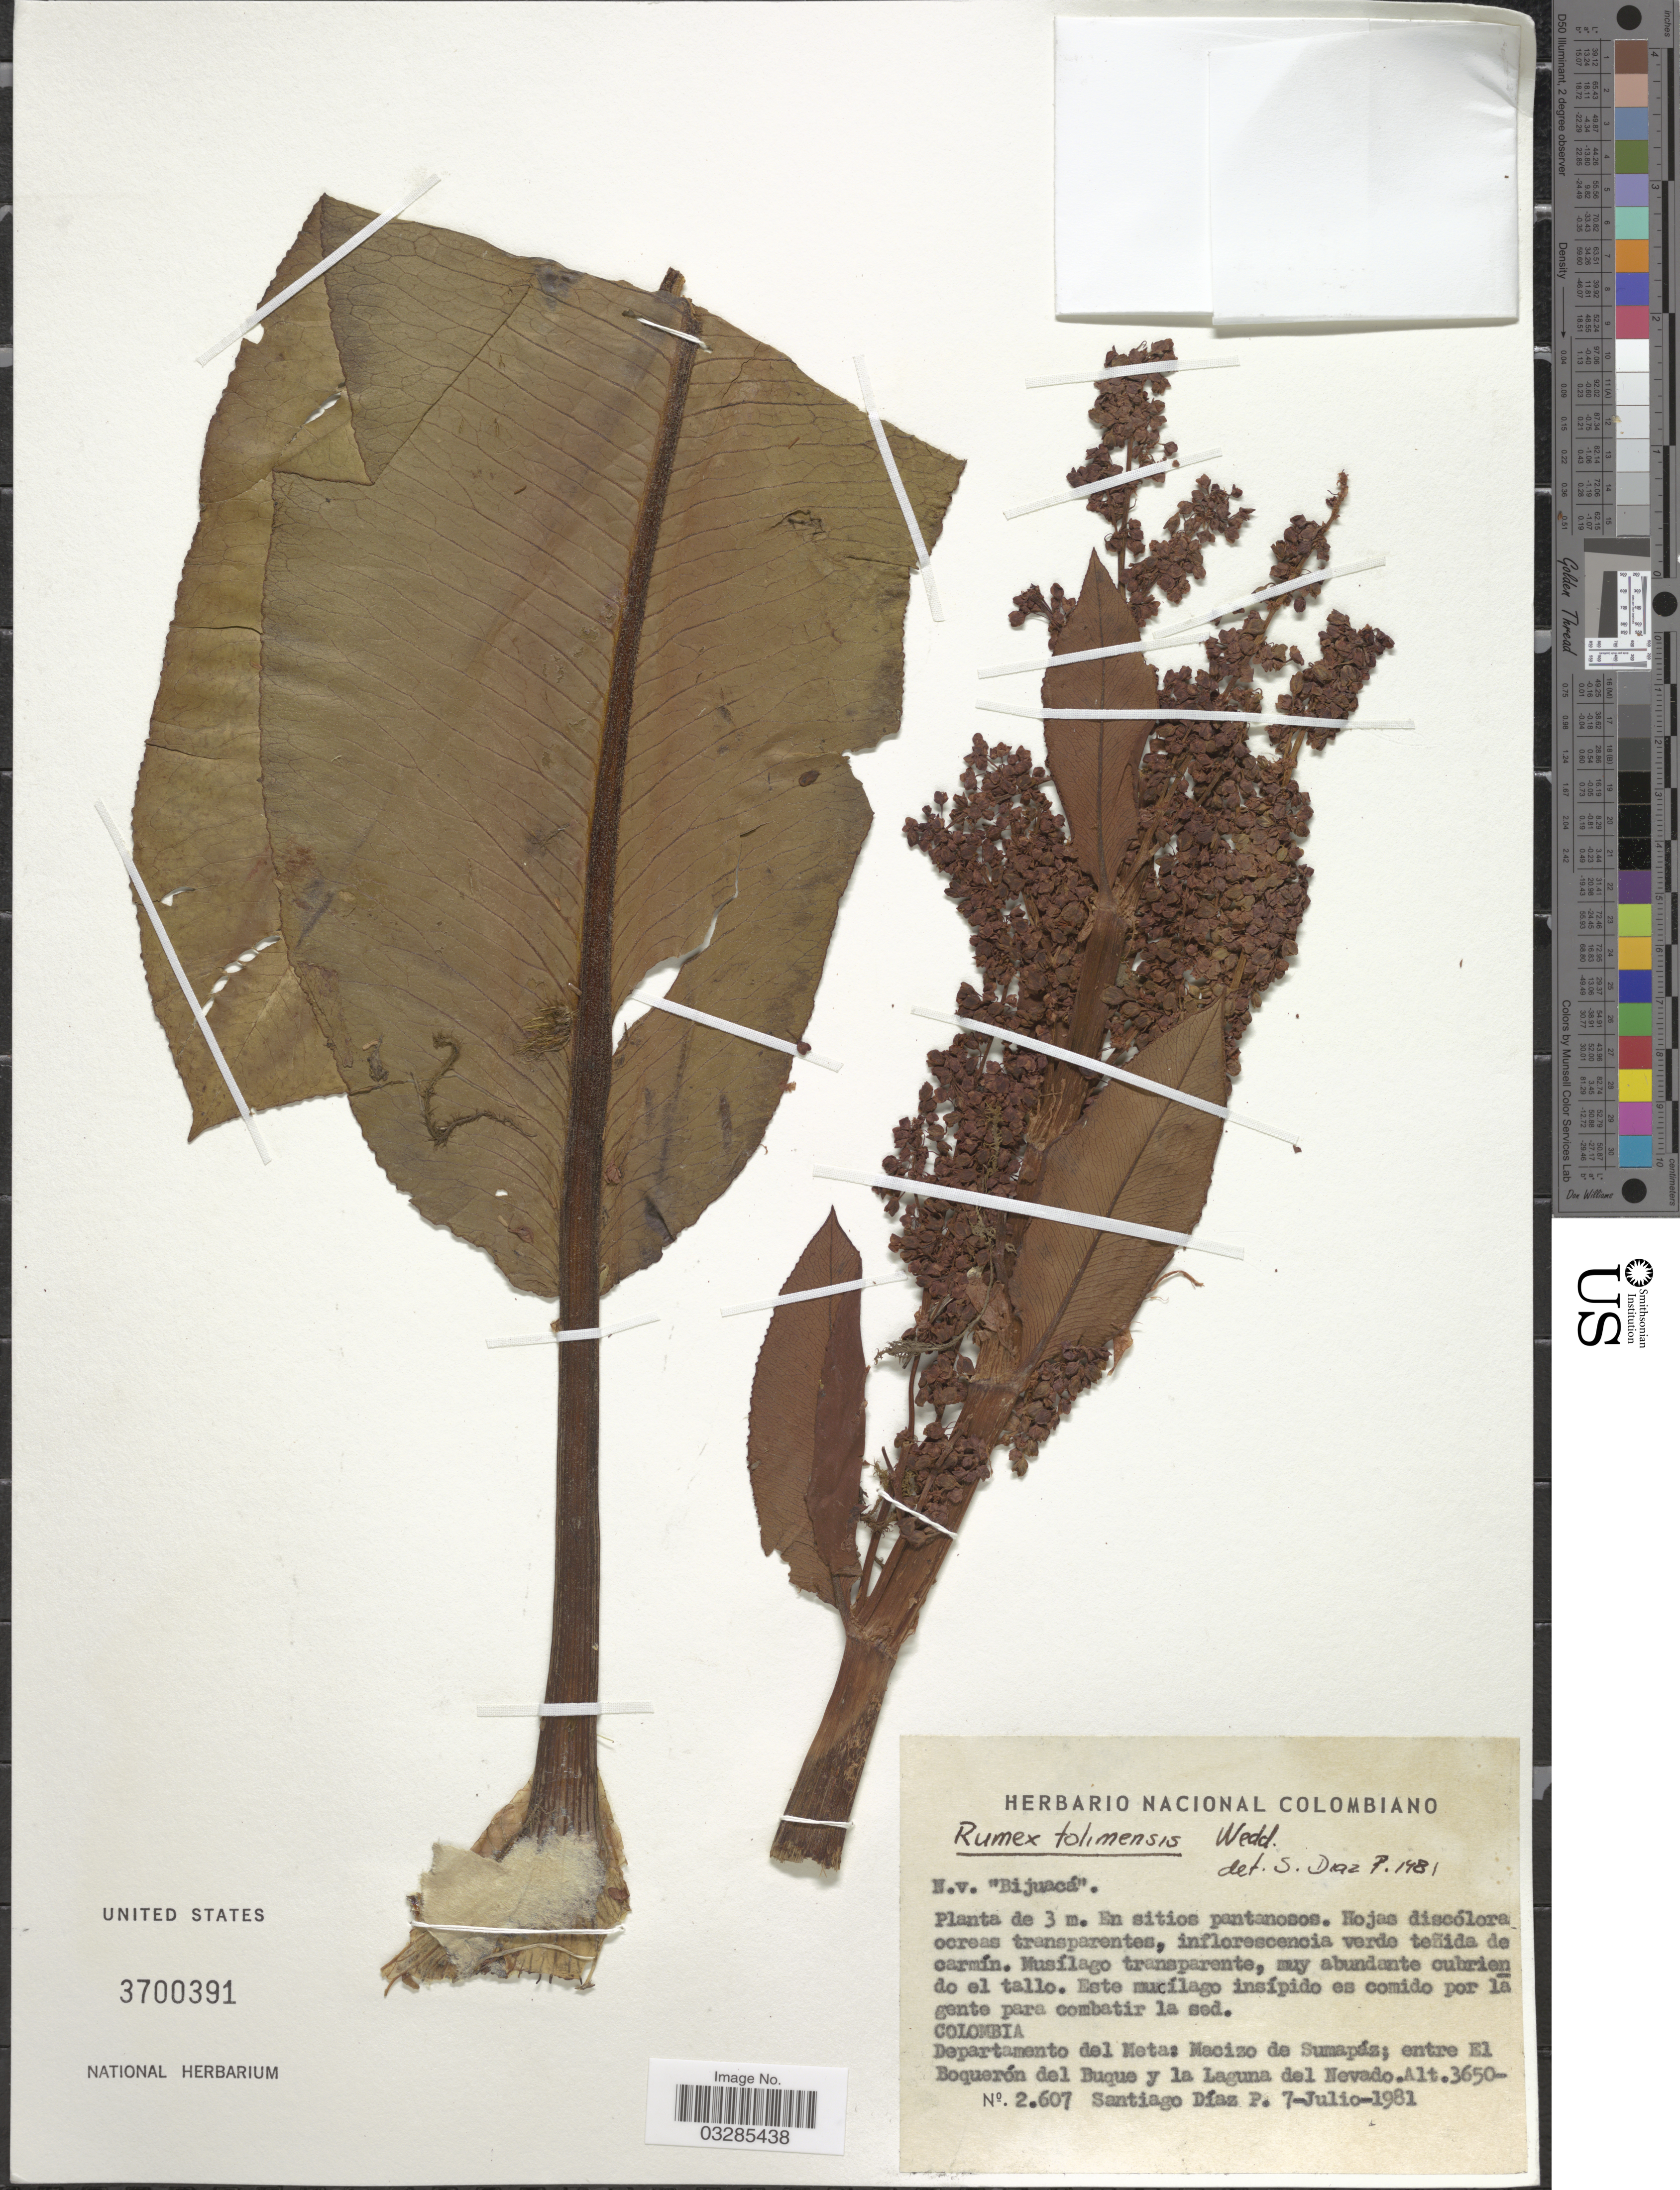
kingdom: Plantae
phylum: Tracheophyta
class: Magnoliopsida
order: Caryophyllales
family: Polygonaceae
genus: Rumex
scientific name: Rumex tolimensis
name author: Wedd.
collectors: S. Diaz Piedrahita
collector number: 2.607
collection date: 1981-07-07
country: Colombia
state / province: Meta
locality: Departamento del Meta: Macizo de Sumapáz; entre El Boquerón del Buque y la Laguna del Nevado.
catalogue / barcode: US 3700391